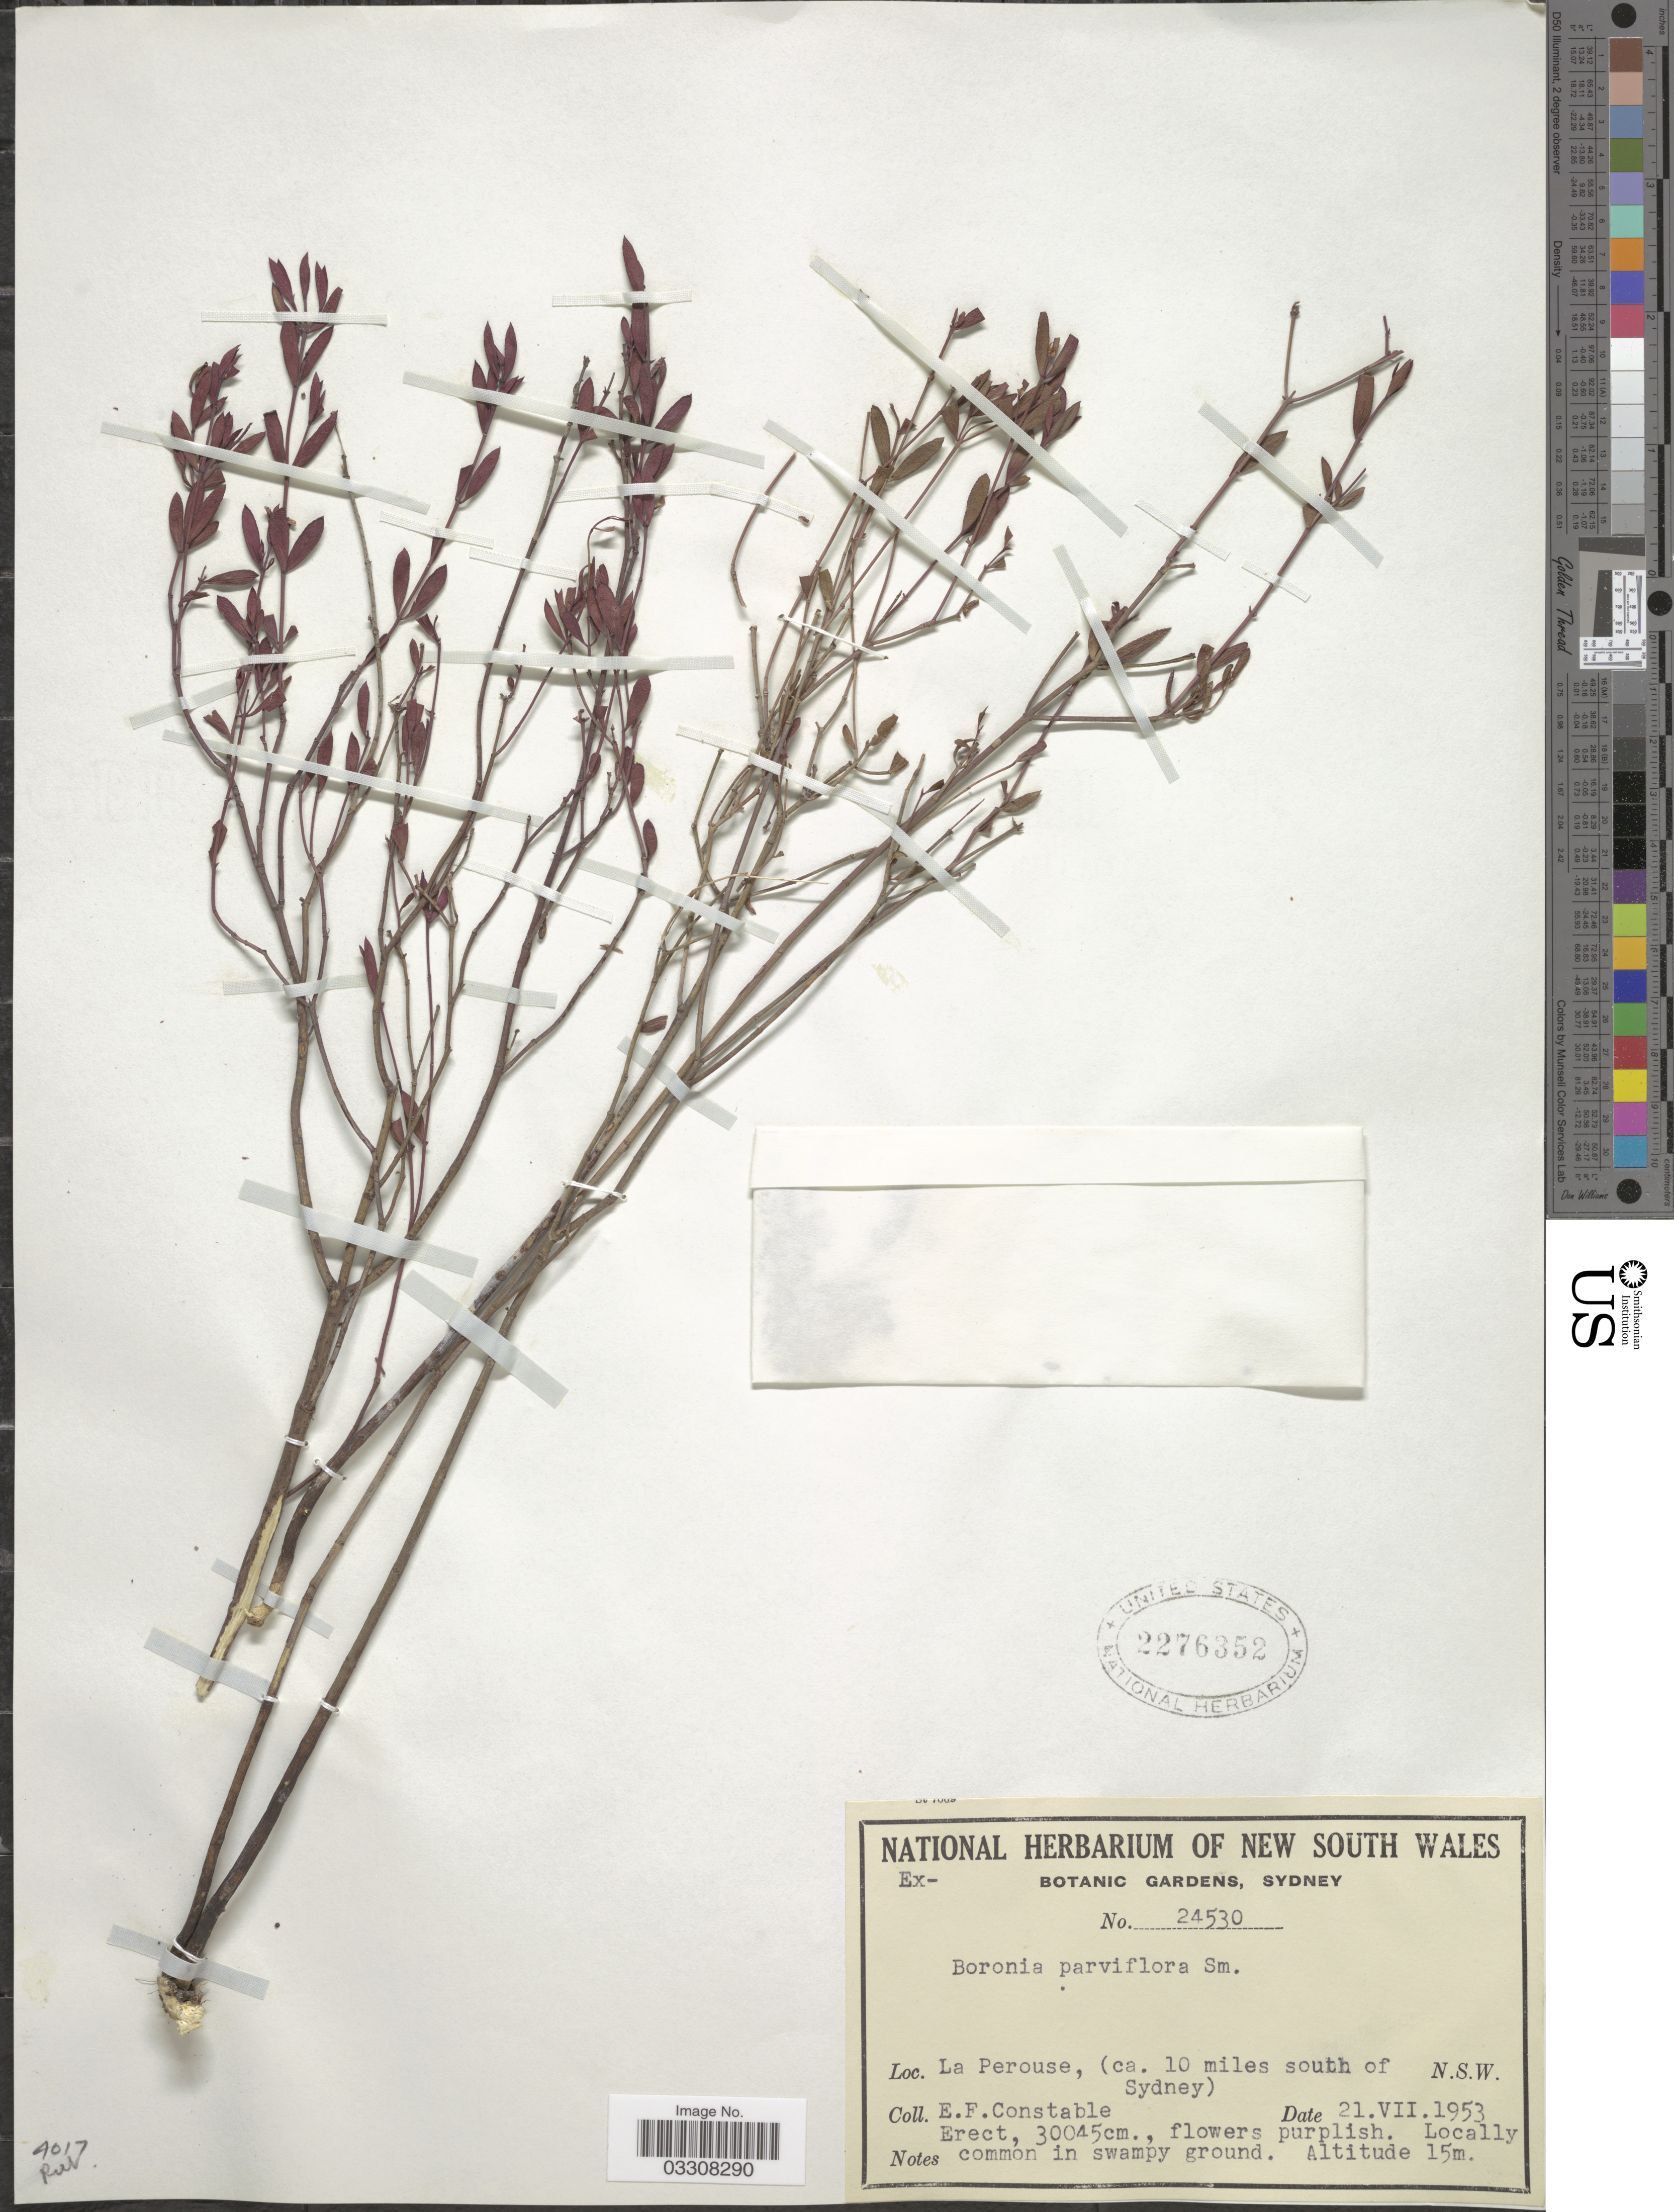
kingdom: Plantae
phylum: Tracheophyta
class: Magnoliopsida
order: Sapindales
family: Rutaceae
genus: Boronia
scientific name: Boronia parviflora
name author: Sm.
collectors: E. F. Constable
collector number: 24530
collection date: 1953-07-21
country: Australia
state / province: New South Wales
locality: La Perouse, (ca 10 miles south of Sydney).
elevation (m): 15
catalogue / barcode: US 2276352